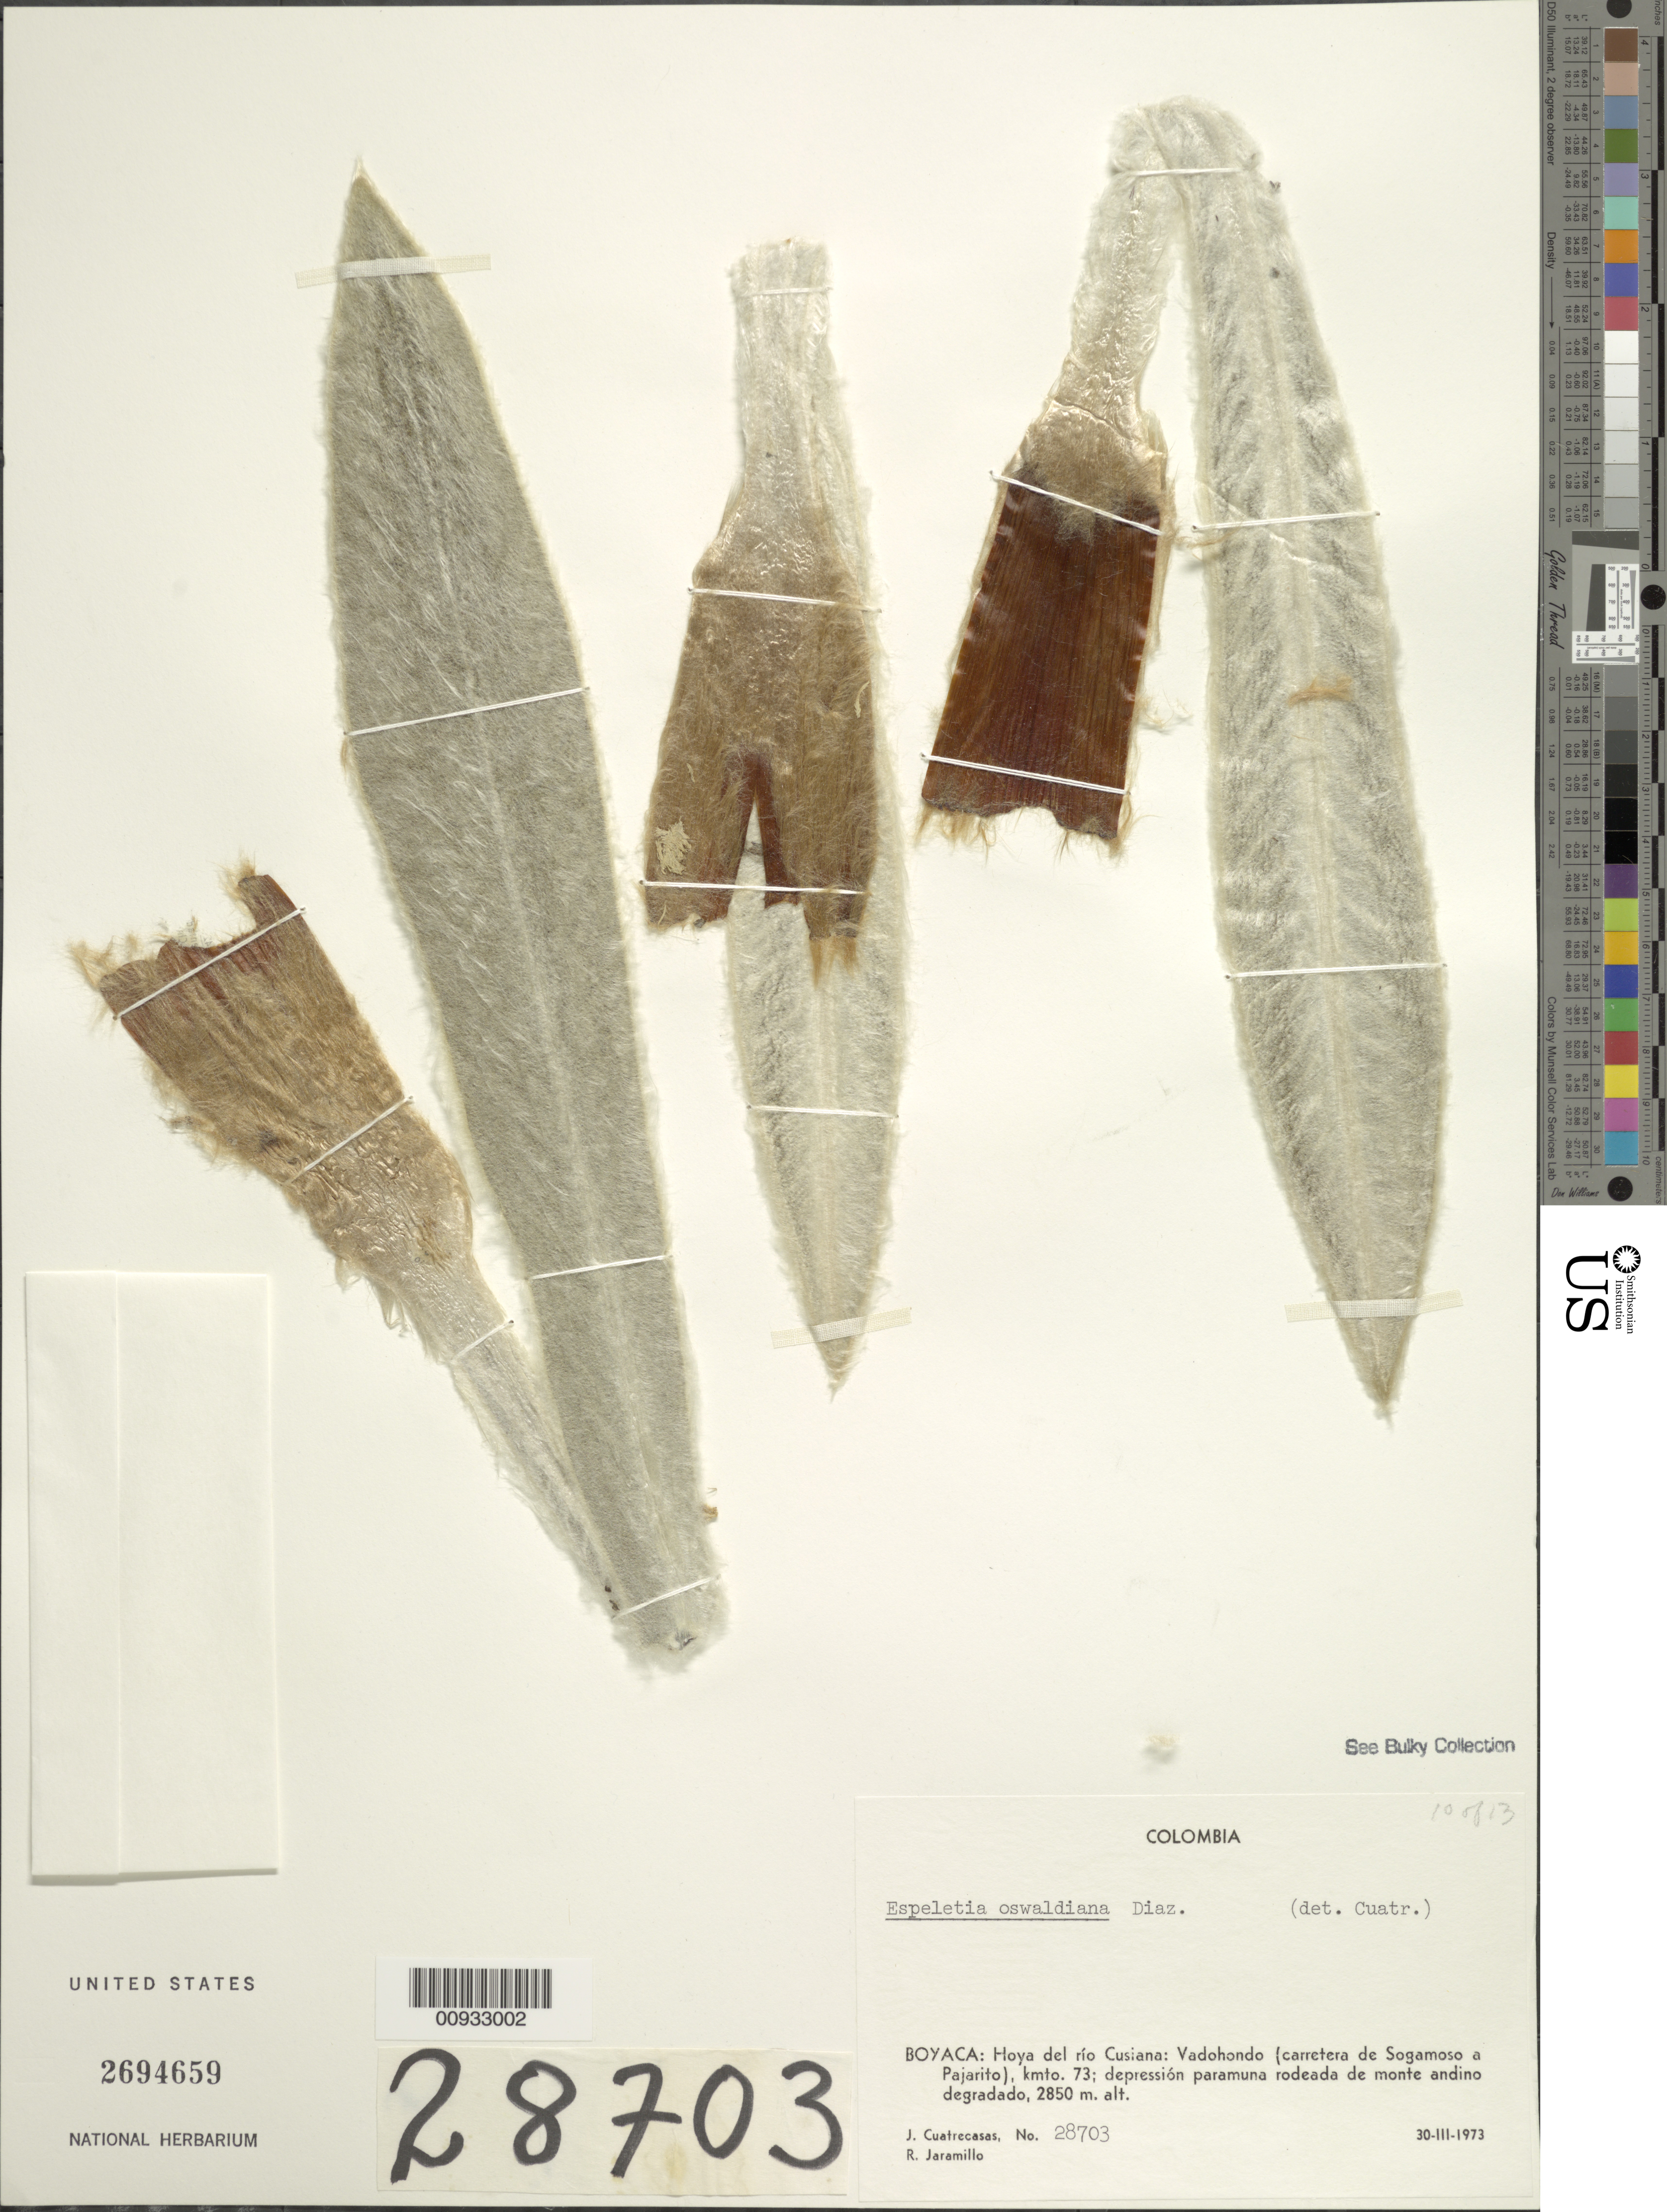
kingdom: Plantae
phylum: Tracheophyta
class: Magnoliopsida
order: Asterales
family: Asteraceae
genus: Espeletia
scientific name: Espeletia oswaldiana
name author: S. Díaz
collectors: J. Cuatrecasas & R. Jaramillo M.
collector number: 28703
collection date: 1973-03-30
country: Colombia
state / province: Boyacá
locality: Hoya del rio Cusiana, Vadohondo (carretera de Sogamoso a Pajarito), kmto. 73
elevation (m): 2850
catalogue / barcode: US 2694659